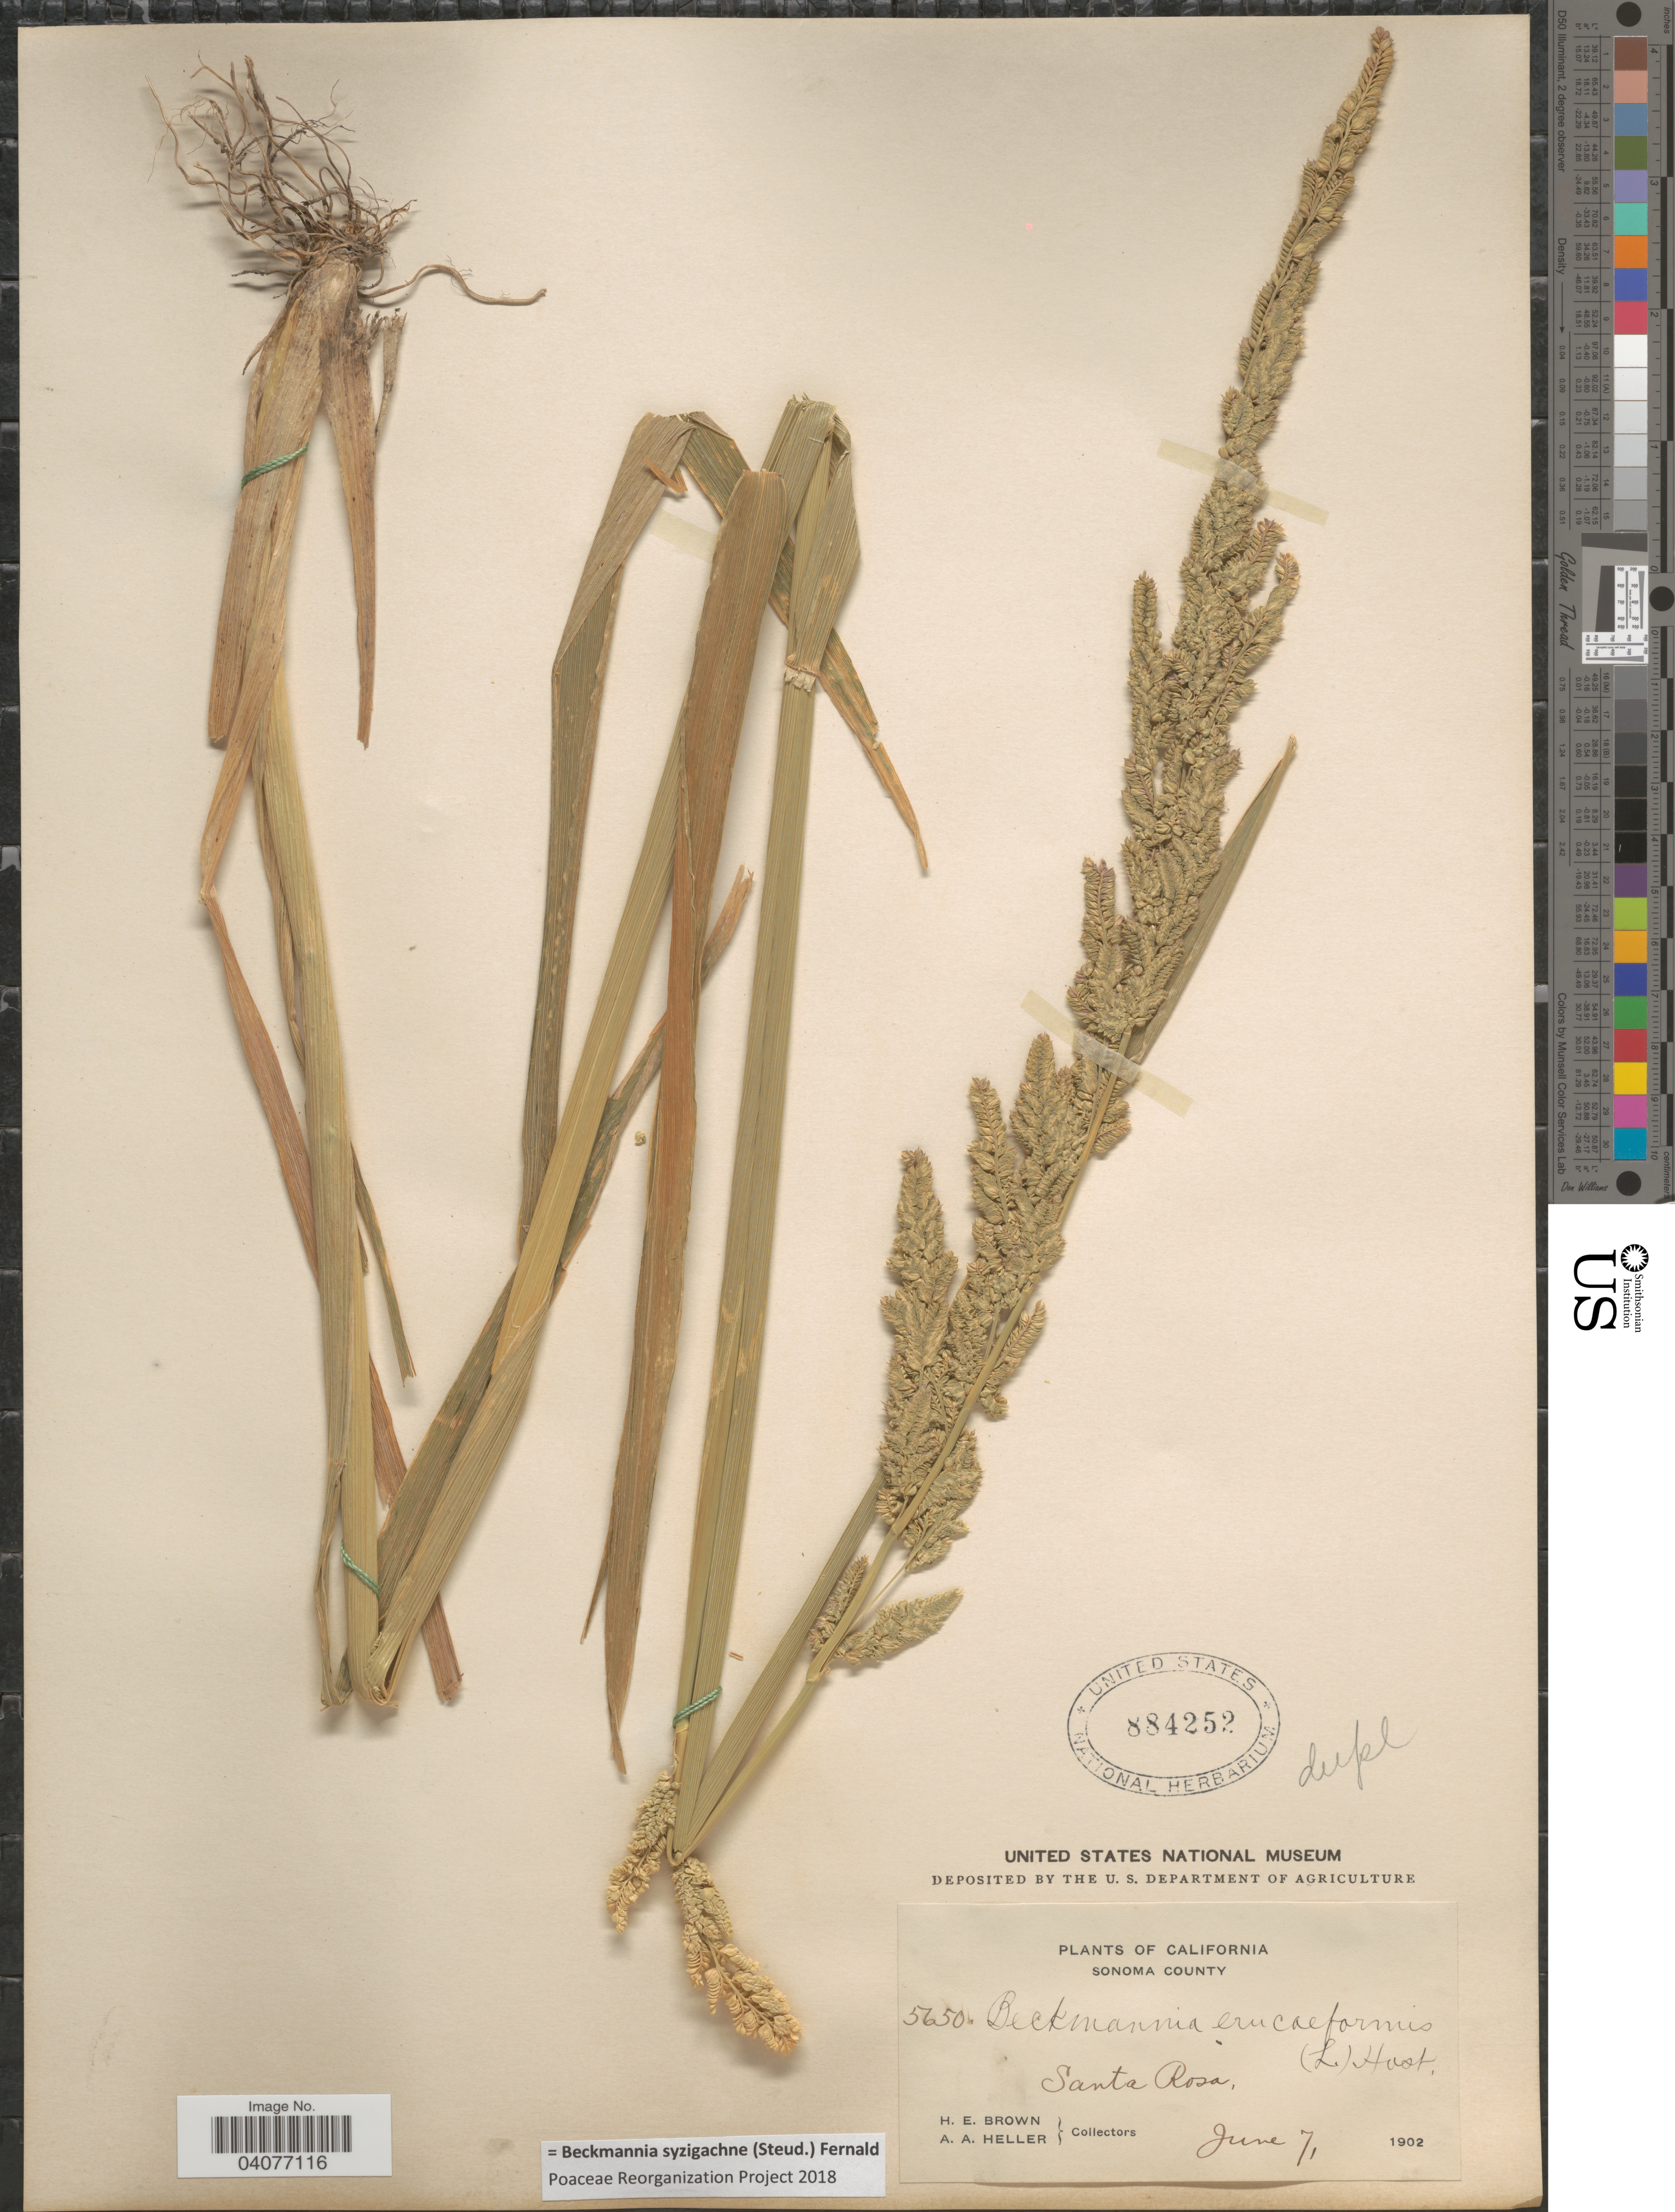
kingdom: Plantae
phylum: Tracheophyta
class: Liliopsida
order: Poales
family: Poaceae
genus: Beckmannia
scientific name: Beckmannia syzigachne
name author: (Steud.) Fernald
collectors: H. E. Brown & A. A. Heller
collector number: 5650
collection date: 1902-06-07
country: United States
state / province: California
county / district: Sonoma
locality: Sonoma County. Santa Rosa.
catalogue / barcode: US 884252